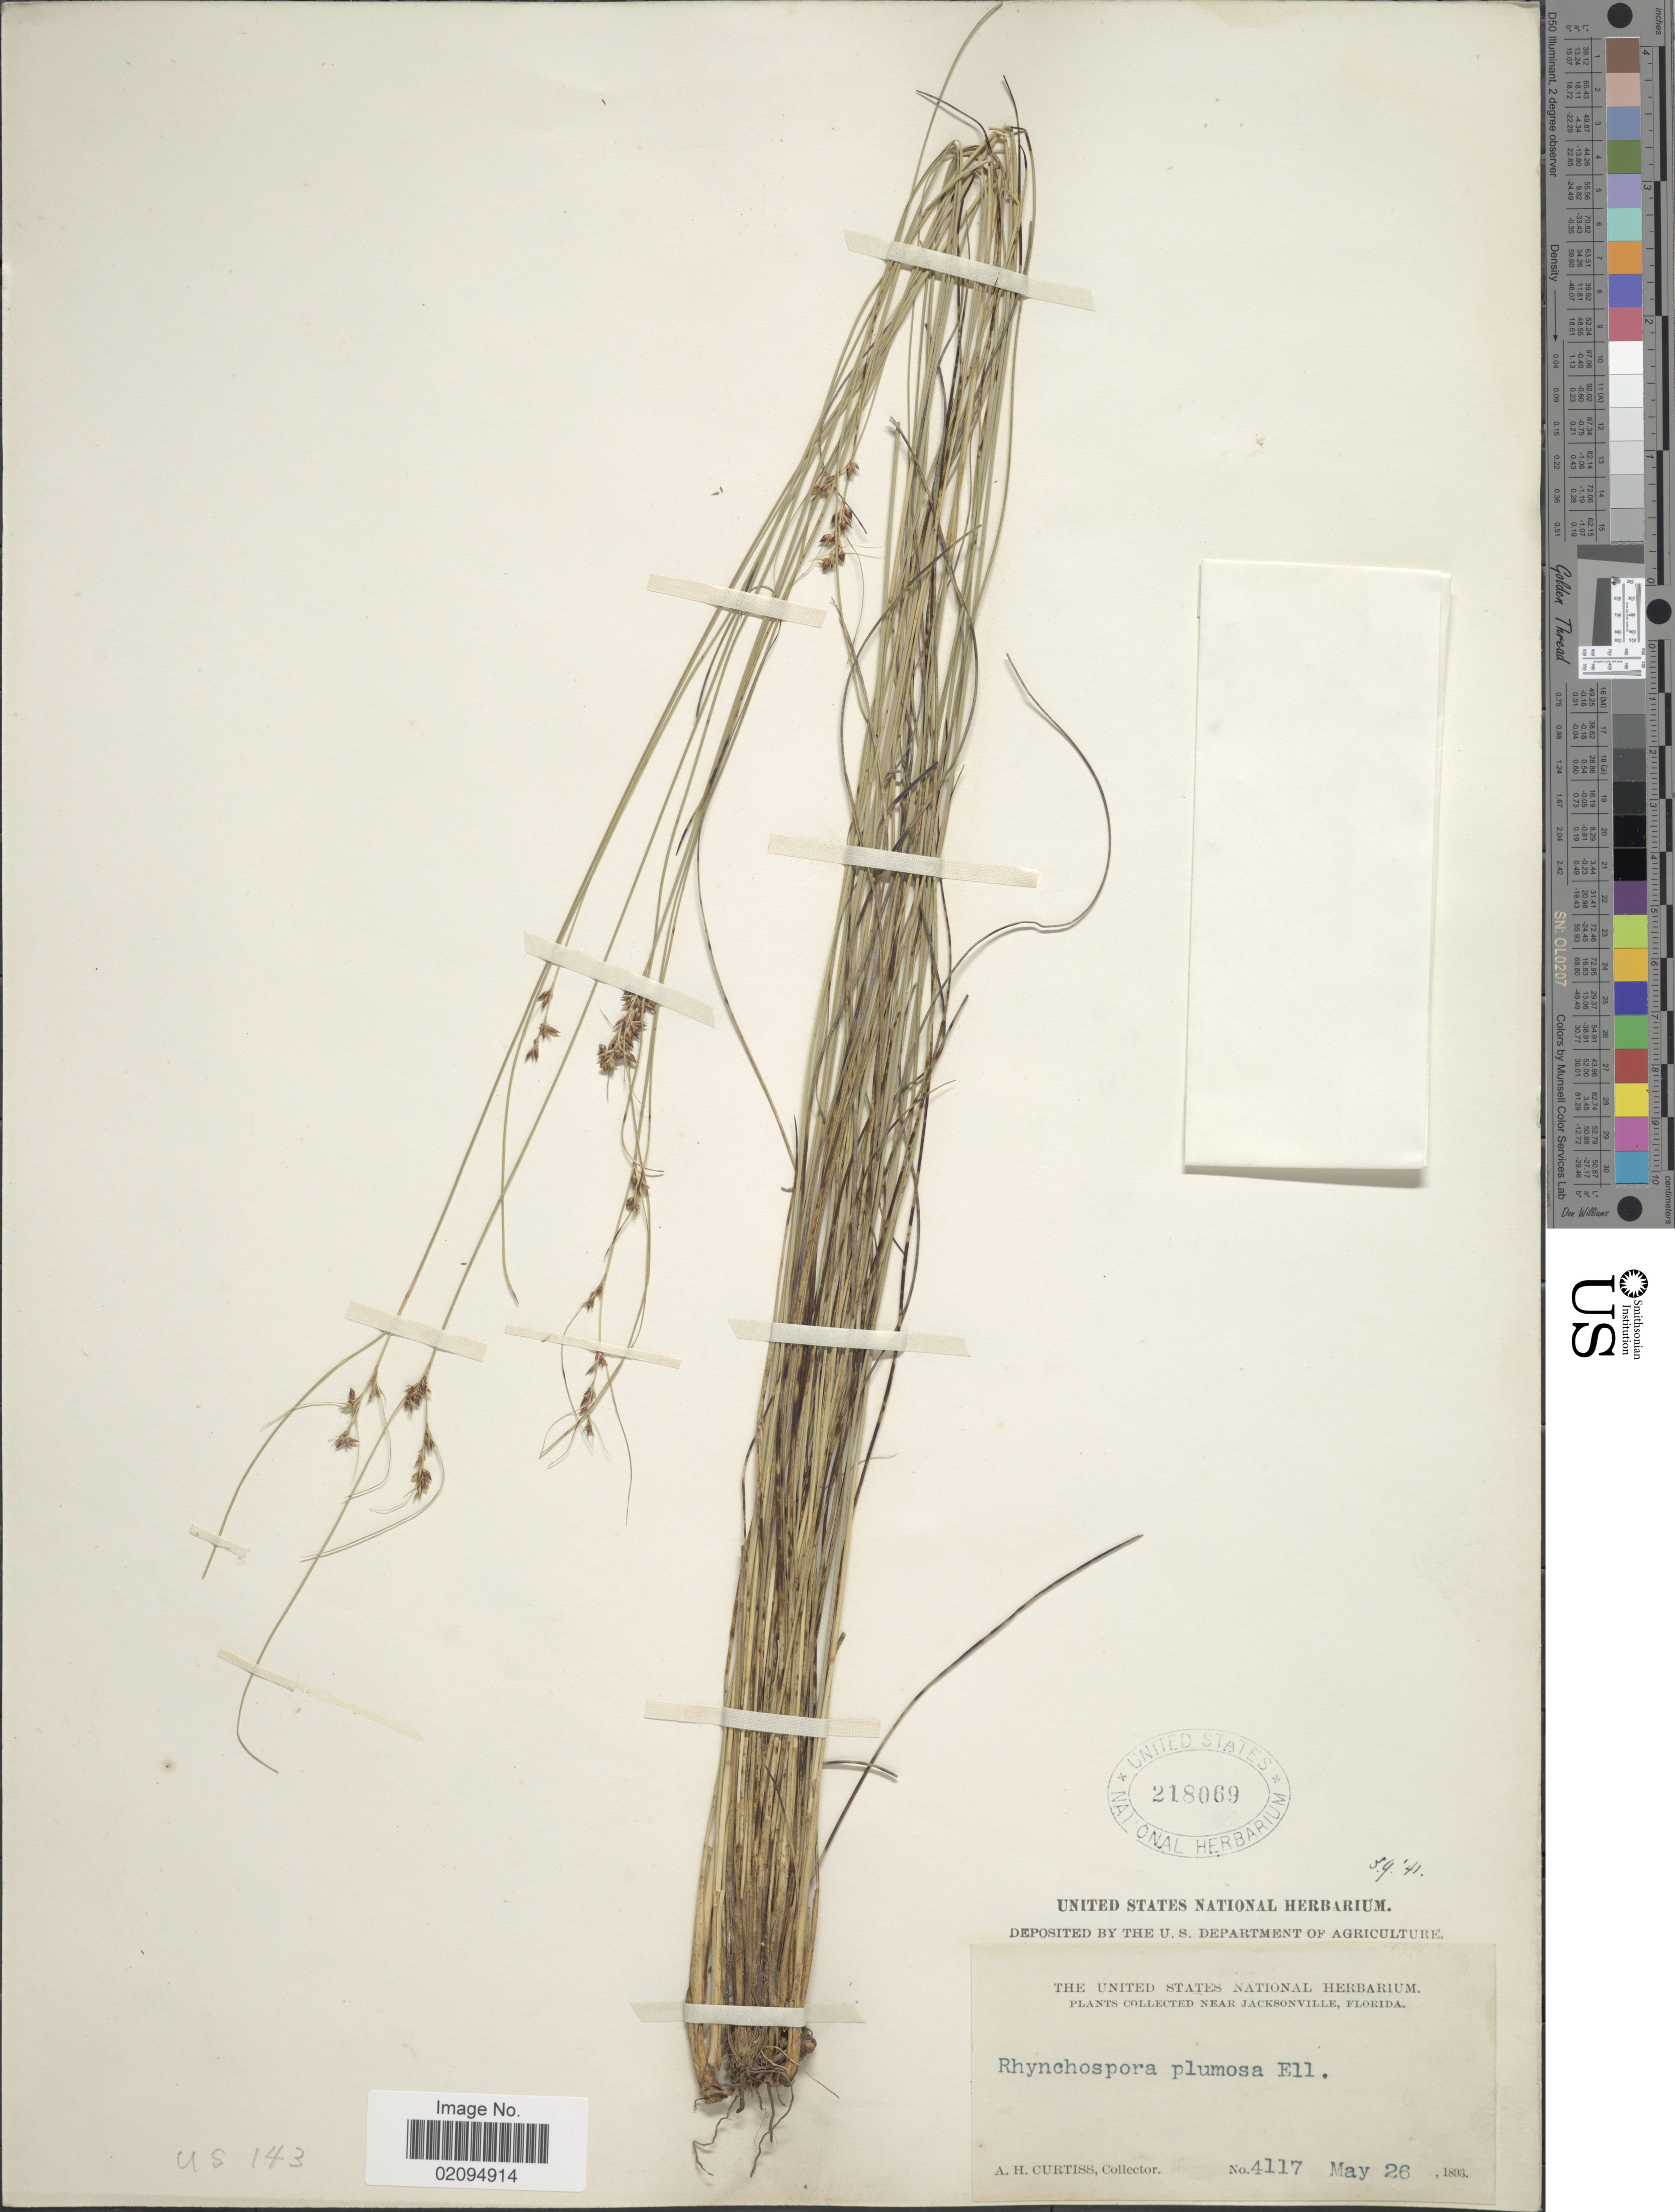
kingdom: Plantae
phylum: Tracheophyta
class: Liliopsida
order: Poales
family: Cyperaceae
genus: Rhynchospora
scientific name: Rhynchospora plumosa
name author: Elliott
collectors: A. H. Curtiss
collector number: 4117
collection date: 1893-05-26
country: United States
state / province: Florida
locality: Near Jacksonville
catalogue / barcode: US 218069